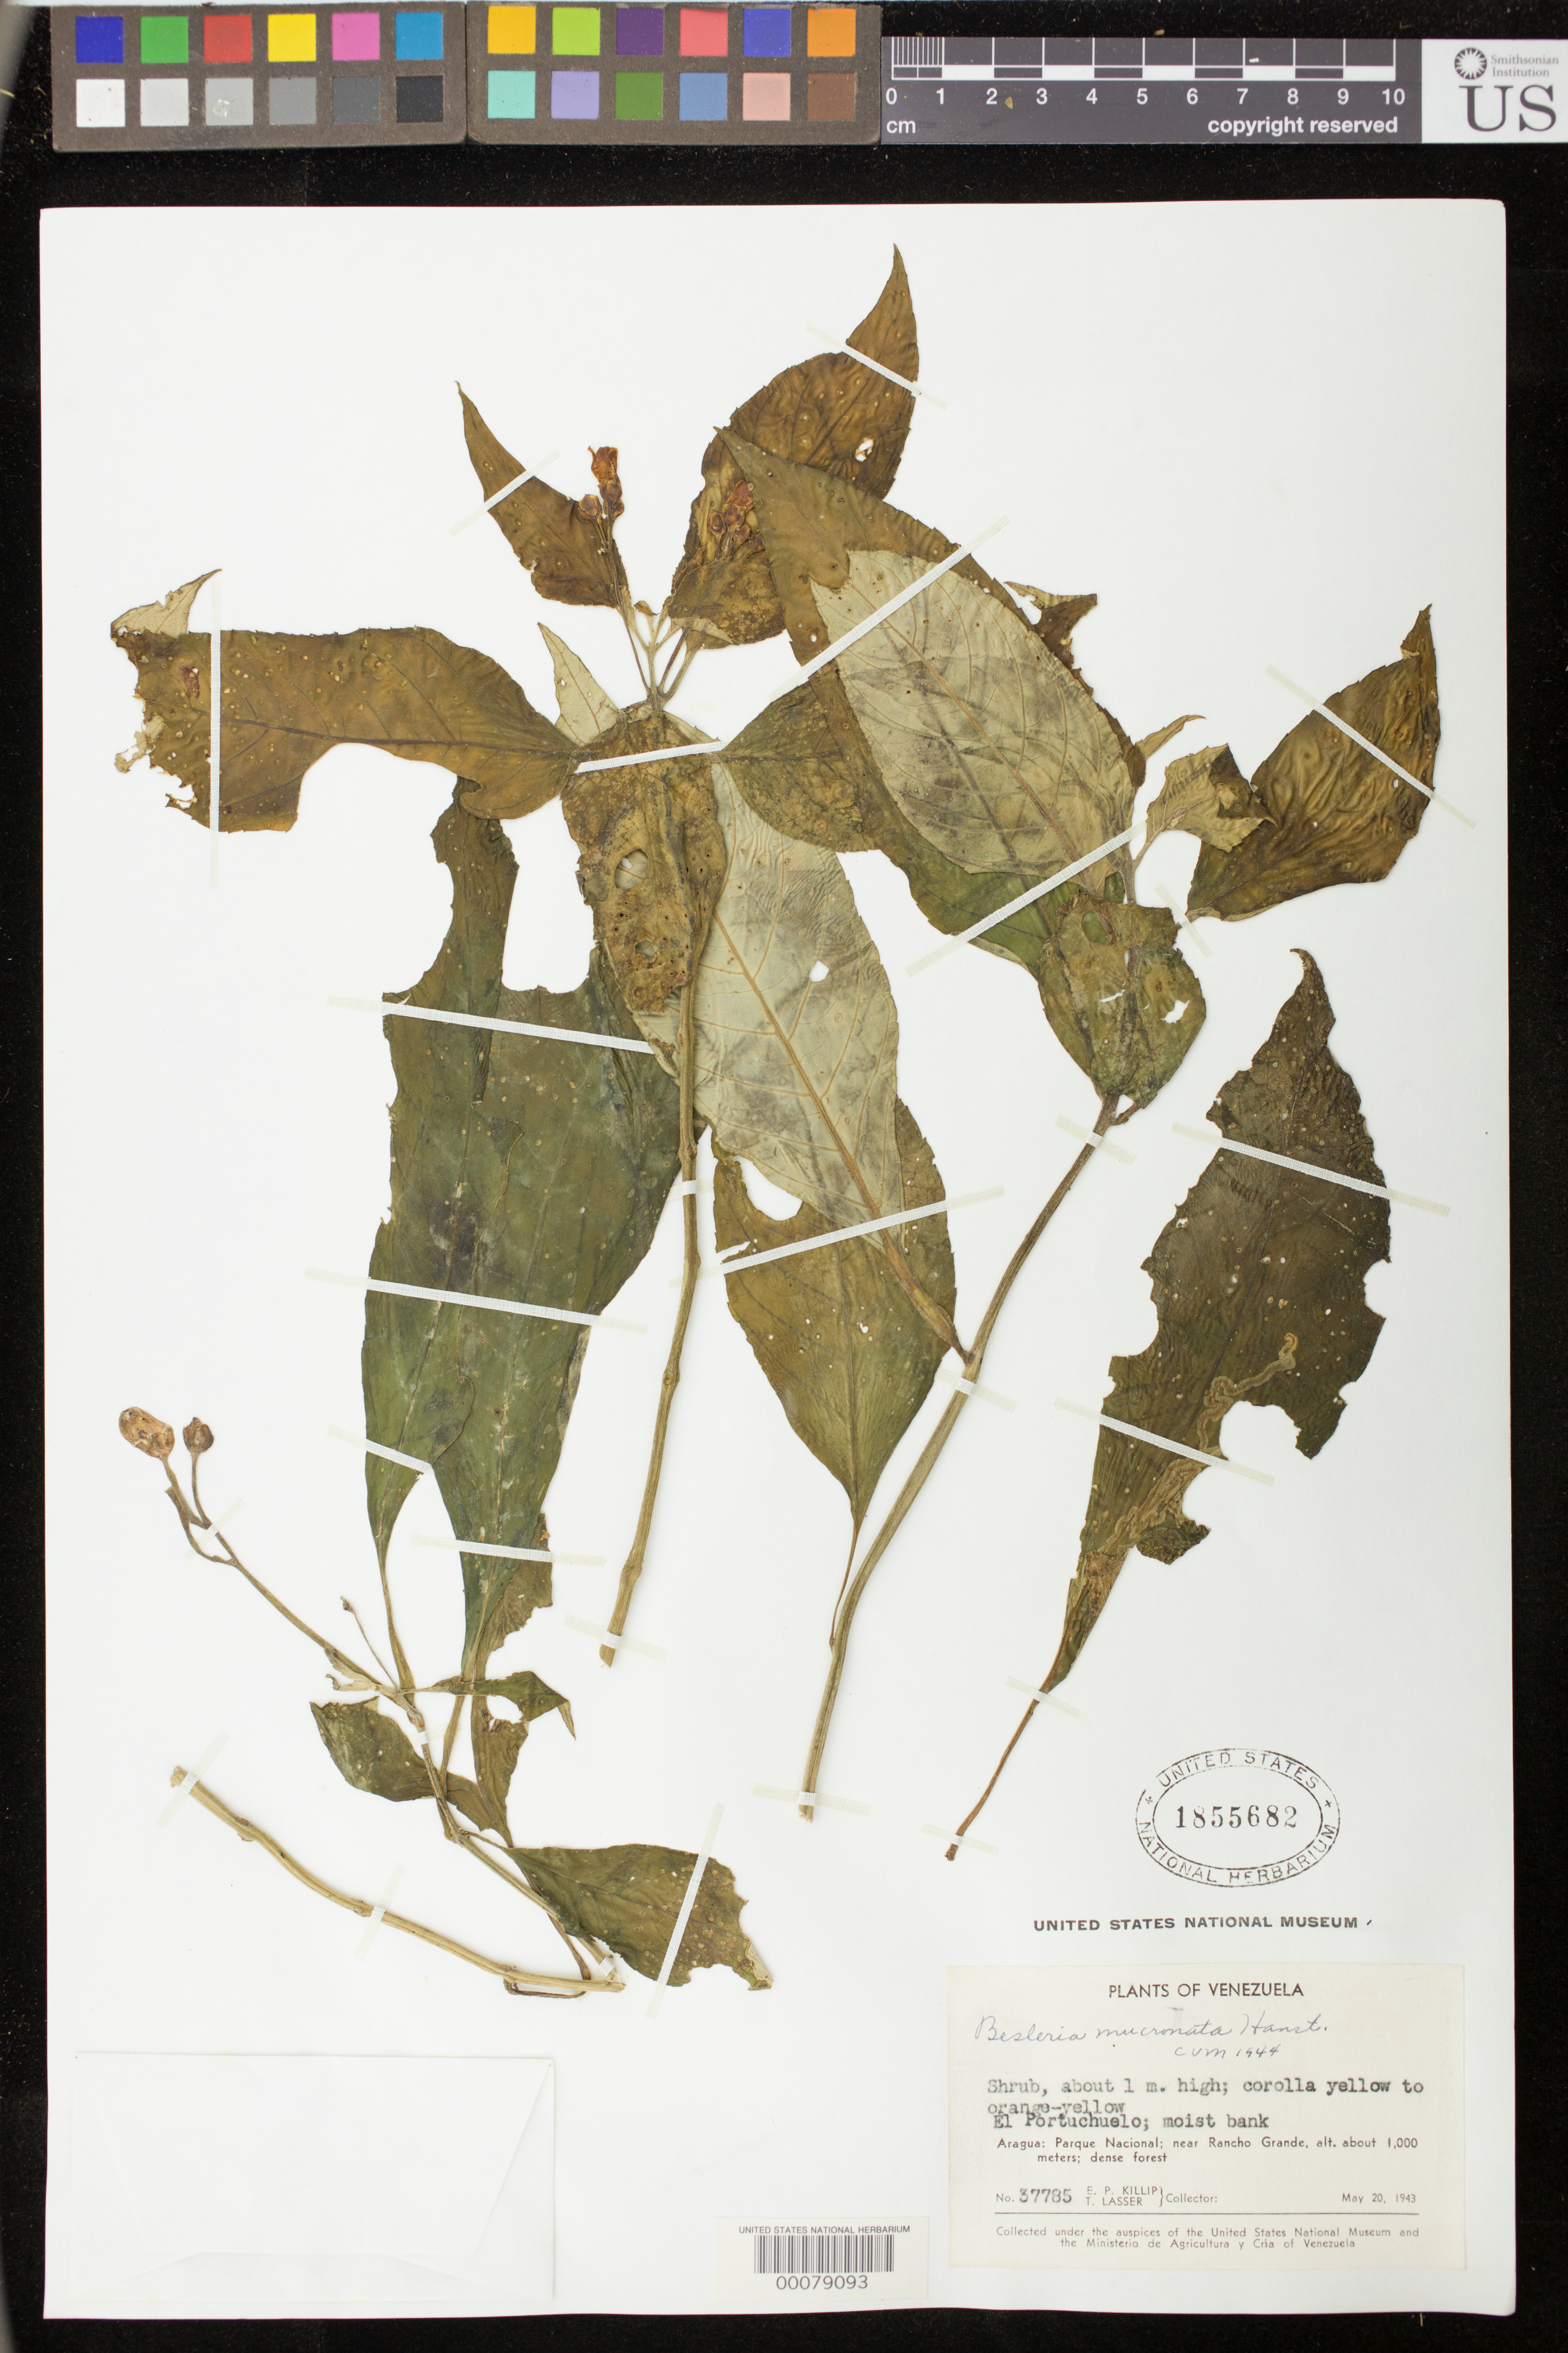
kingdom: Plantae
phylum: Tracheophyta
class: Magnoliopsida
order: Lamiales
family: Gesneriaceae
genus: Besleria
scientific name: Besleria mucronata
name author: Hanst.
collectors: E. P. Killip & T. Lasser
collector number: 37785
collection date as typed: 20 May 1943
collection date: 1943-05-20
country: Venezuela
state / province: Aragua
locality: Parque Nacional, near Rancho Grande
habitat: Dense forest, el portuchuelo, moist bank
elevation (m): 1000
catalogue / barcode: US 1855682